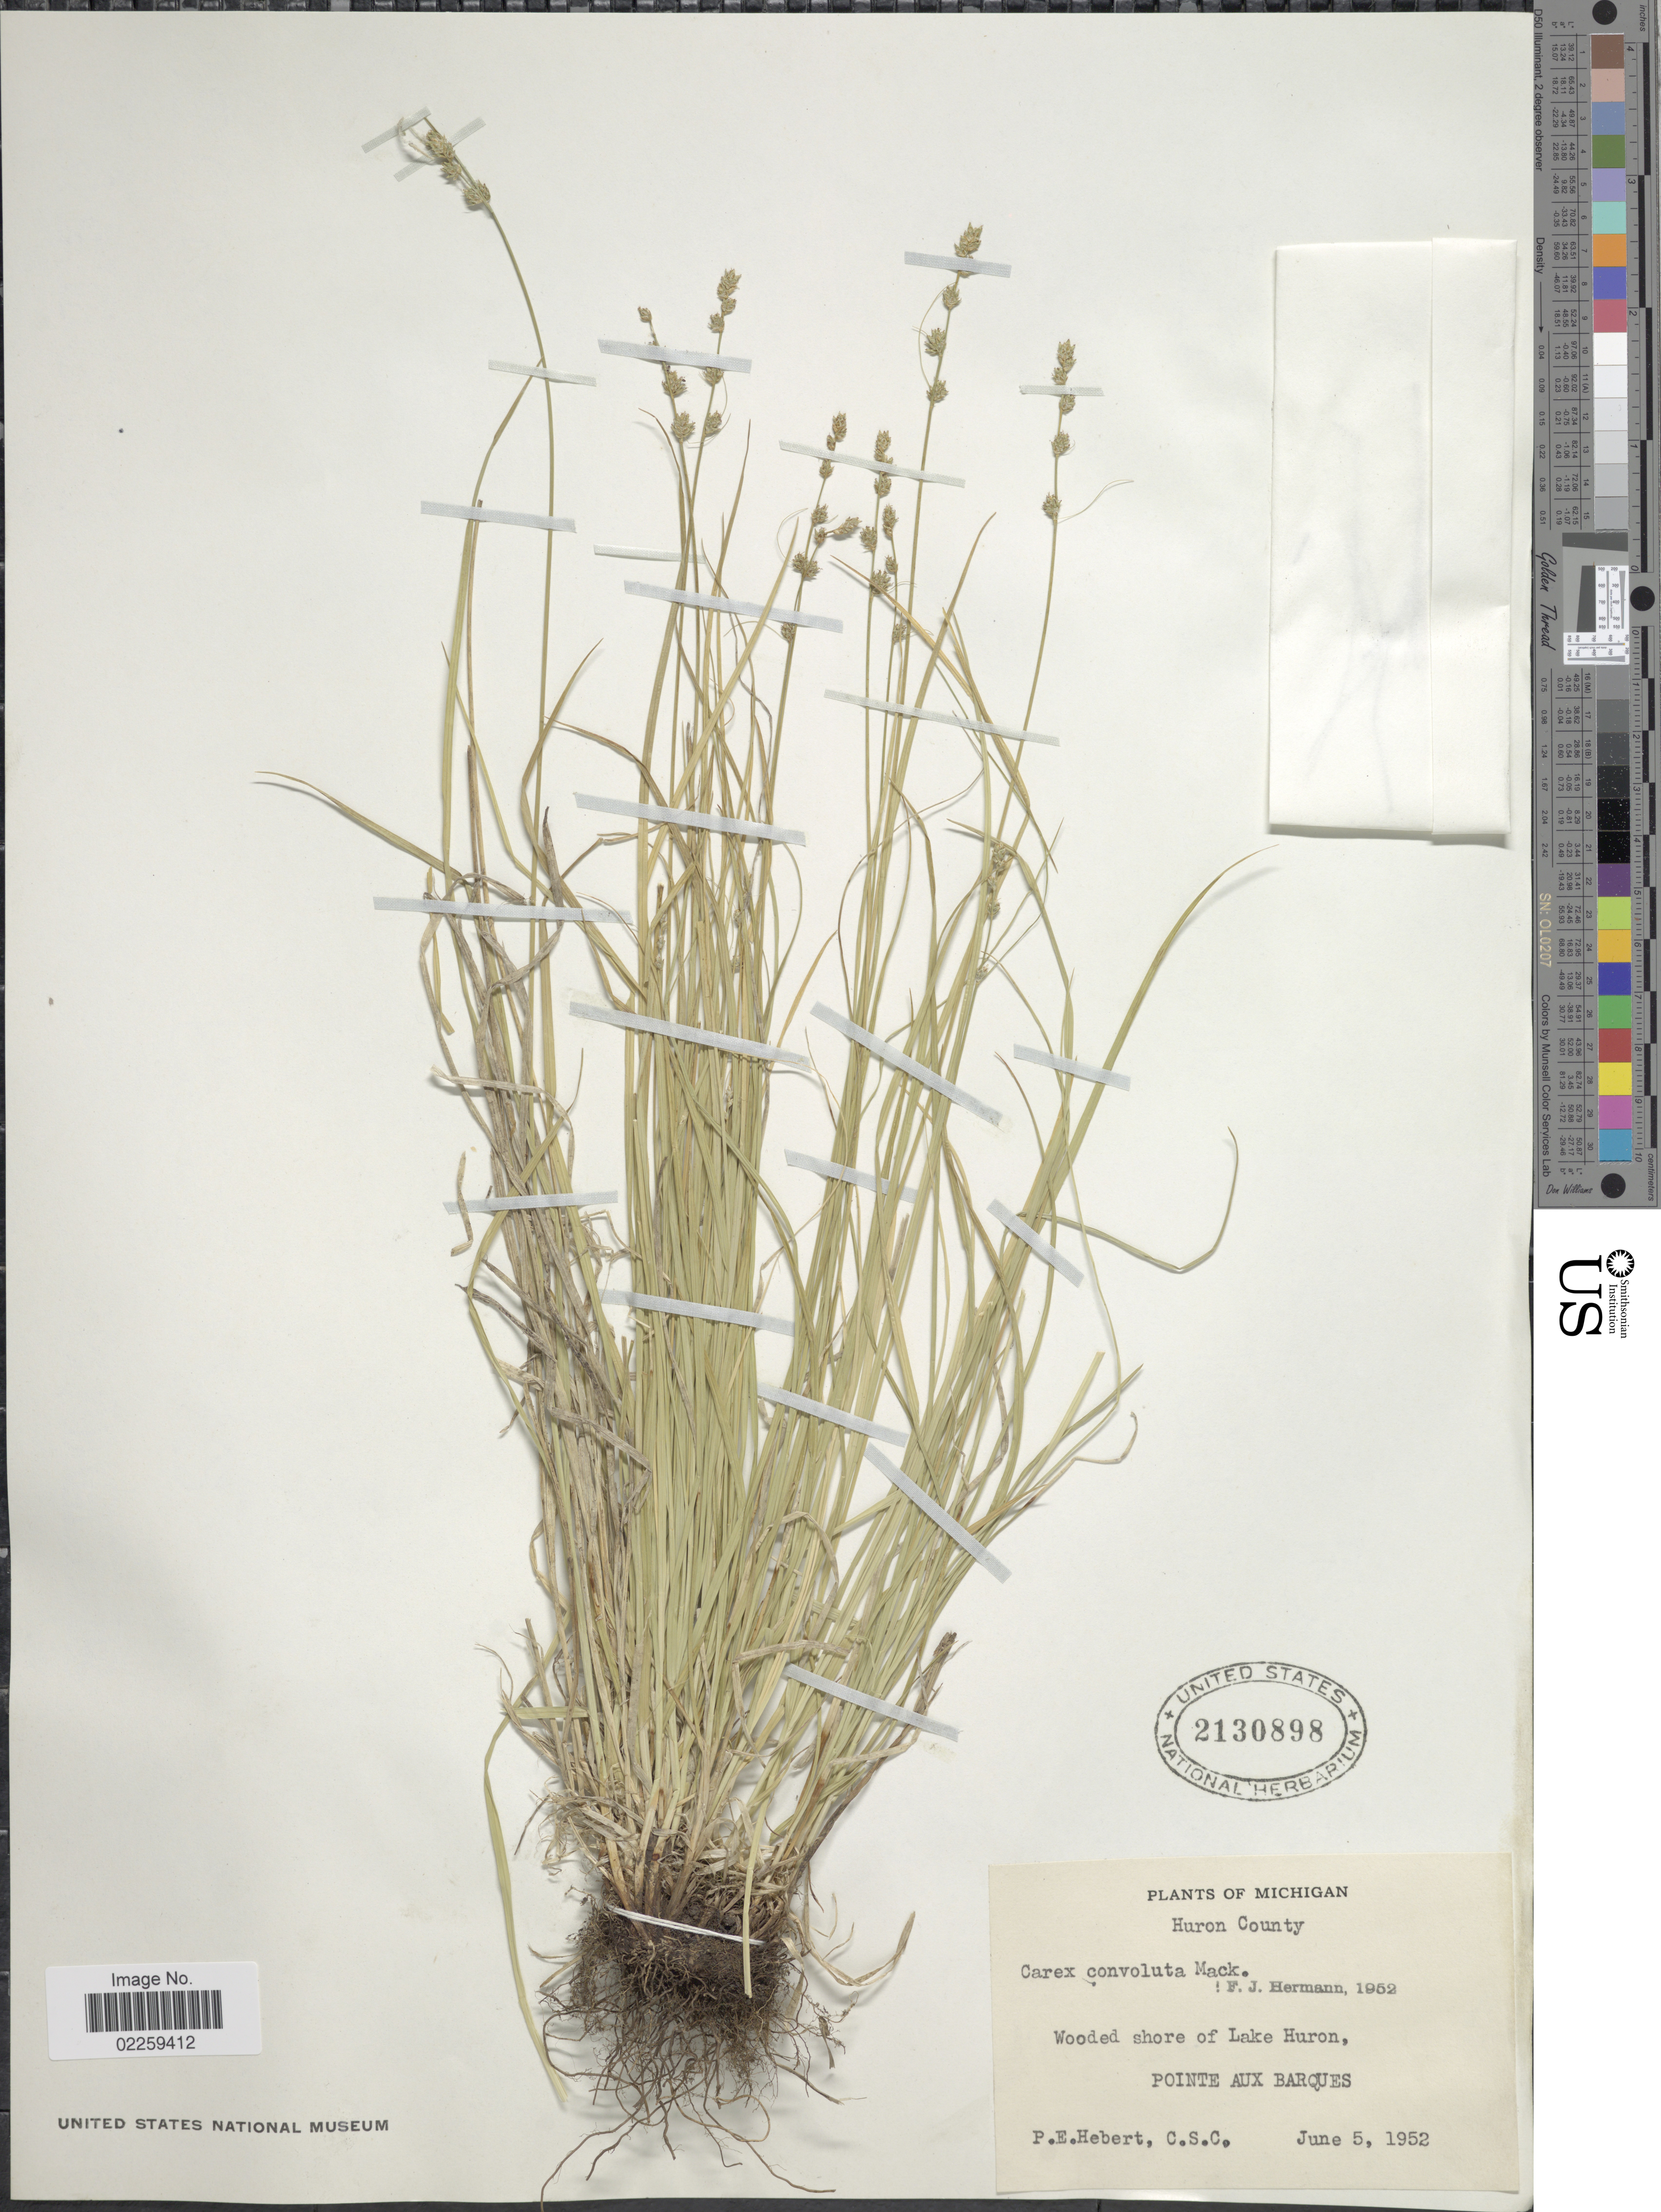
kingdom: Plantae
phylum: Tracheophyta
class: Liliopsida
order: Poales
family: Cyperaceae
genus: Carex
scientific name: Carex rosea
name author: Willd.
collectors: P. Hebert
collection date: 1952-06-05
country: United States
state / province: Michigan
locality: Huron County, Shore of Lake Huron, Pointe Aux Barques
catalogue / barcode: US 2130898